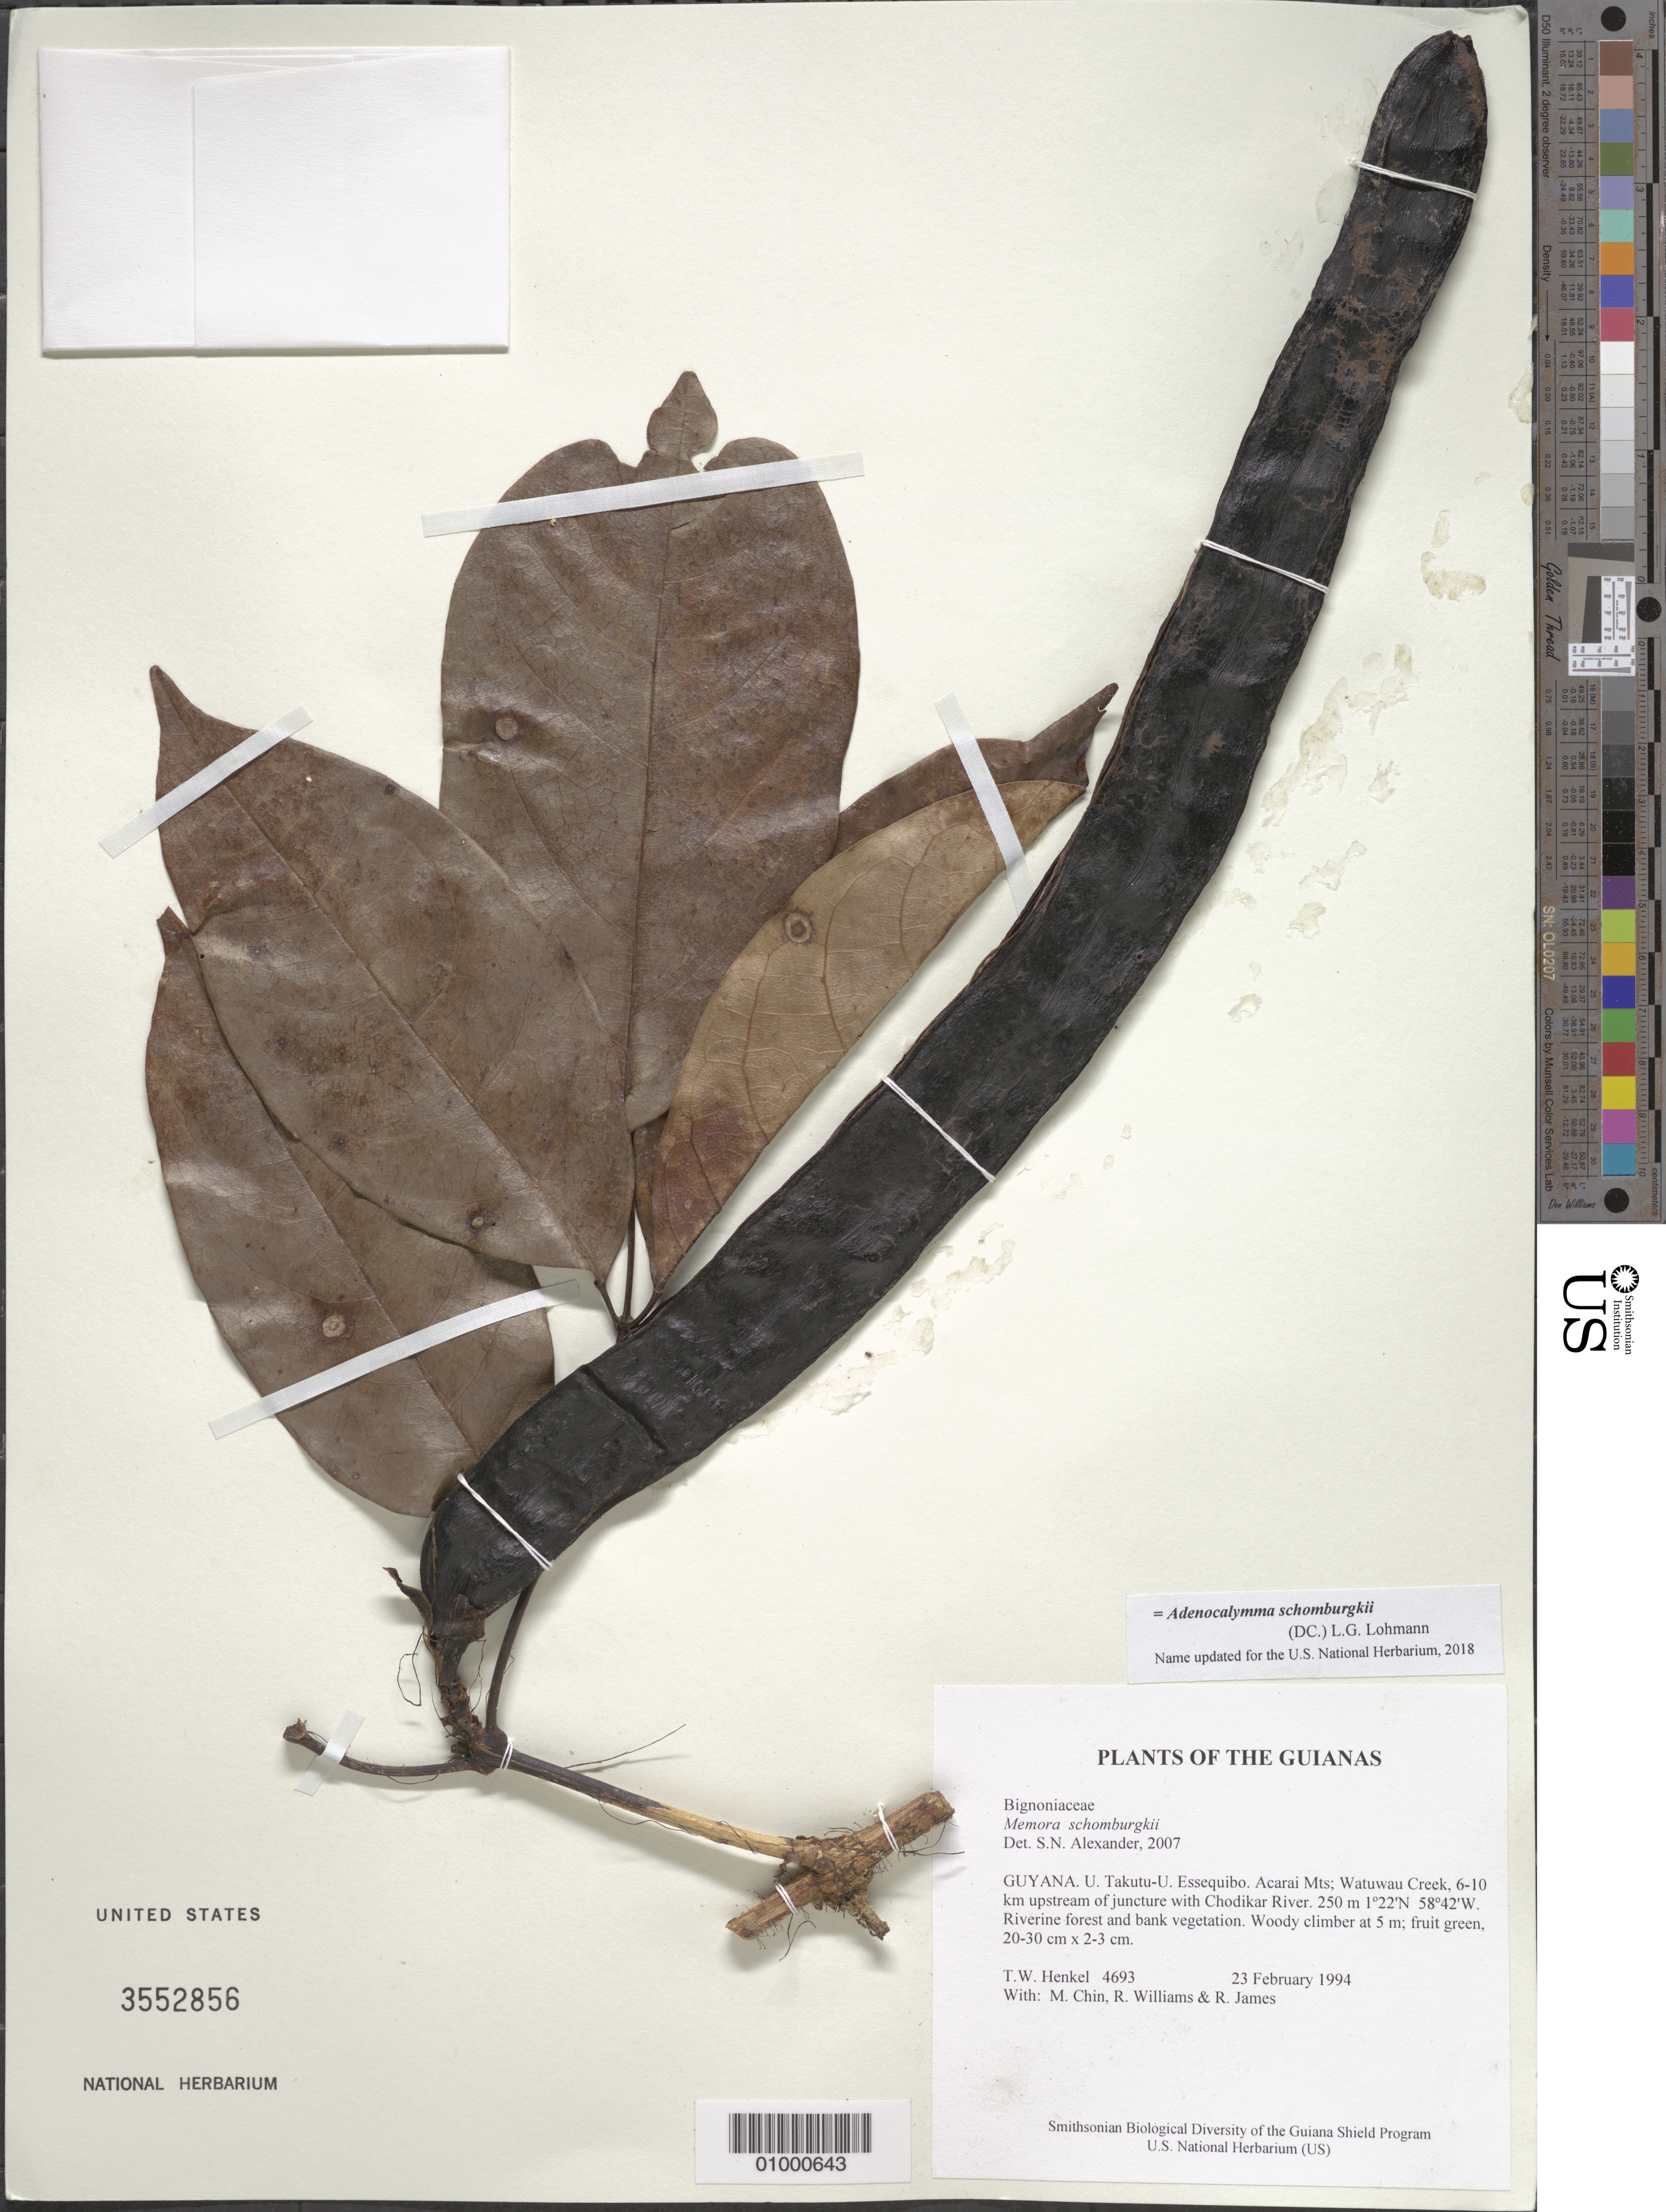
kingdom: Plantae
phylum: Tracheophyta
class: Magnoliopsida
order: Lamiales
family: Bignoniaceae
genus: Adenocalymma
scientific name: Adenocalymma schomburgkii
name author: (DC.) L.G. Lohmann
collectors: T. Henkel, M. Chin, R. Williams & R. James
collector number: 4693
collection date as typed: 23 February 1994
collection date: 1994-02-23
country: Guyana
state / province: U. Takutu-U. Essequibo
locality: Acarai Mts; Watuwau Creek, 6-10 km upstream of juncture with Chodikar River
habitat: Riverine forest and bank vegetation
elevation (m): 250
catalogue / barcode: US 3552856